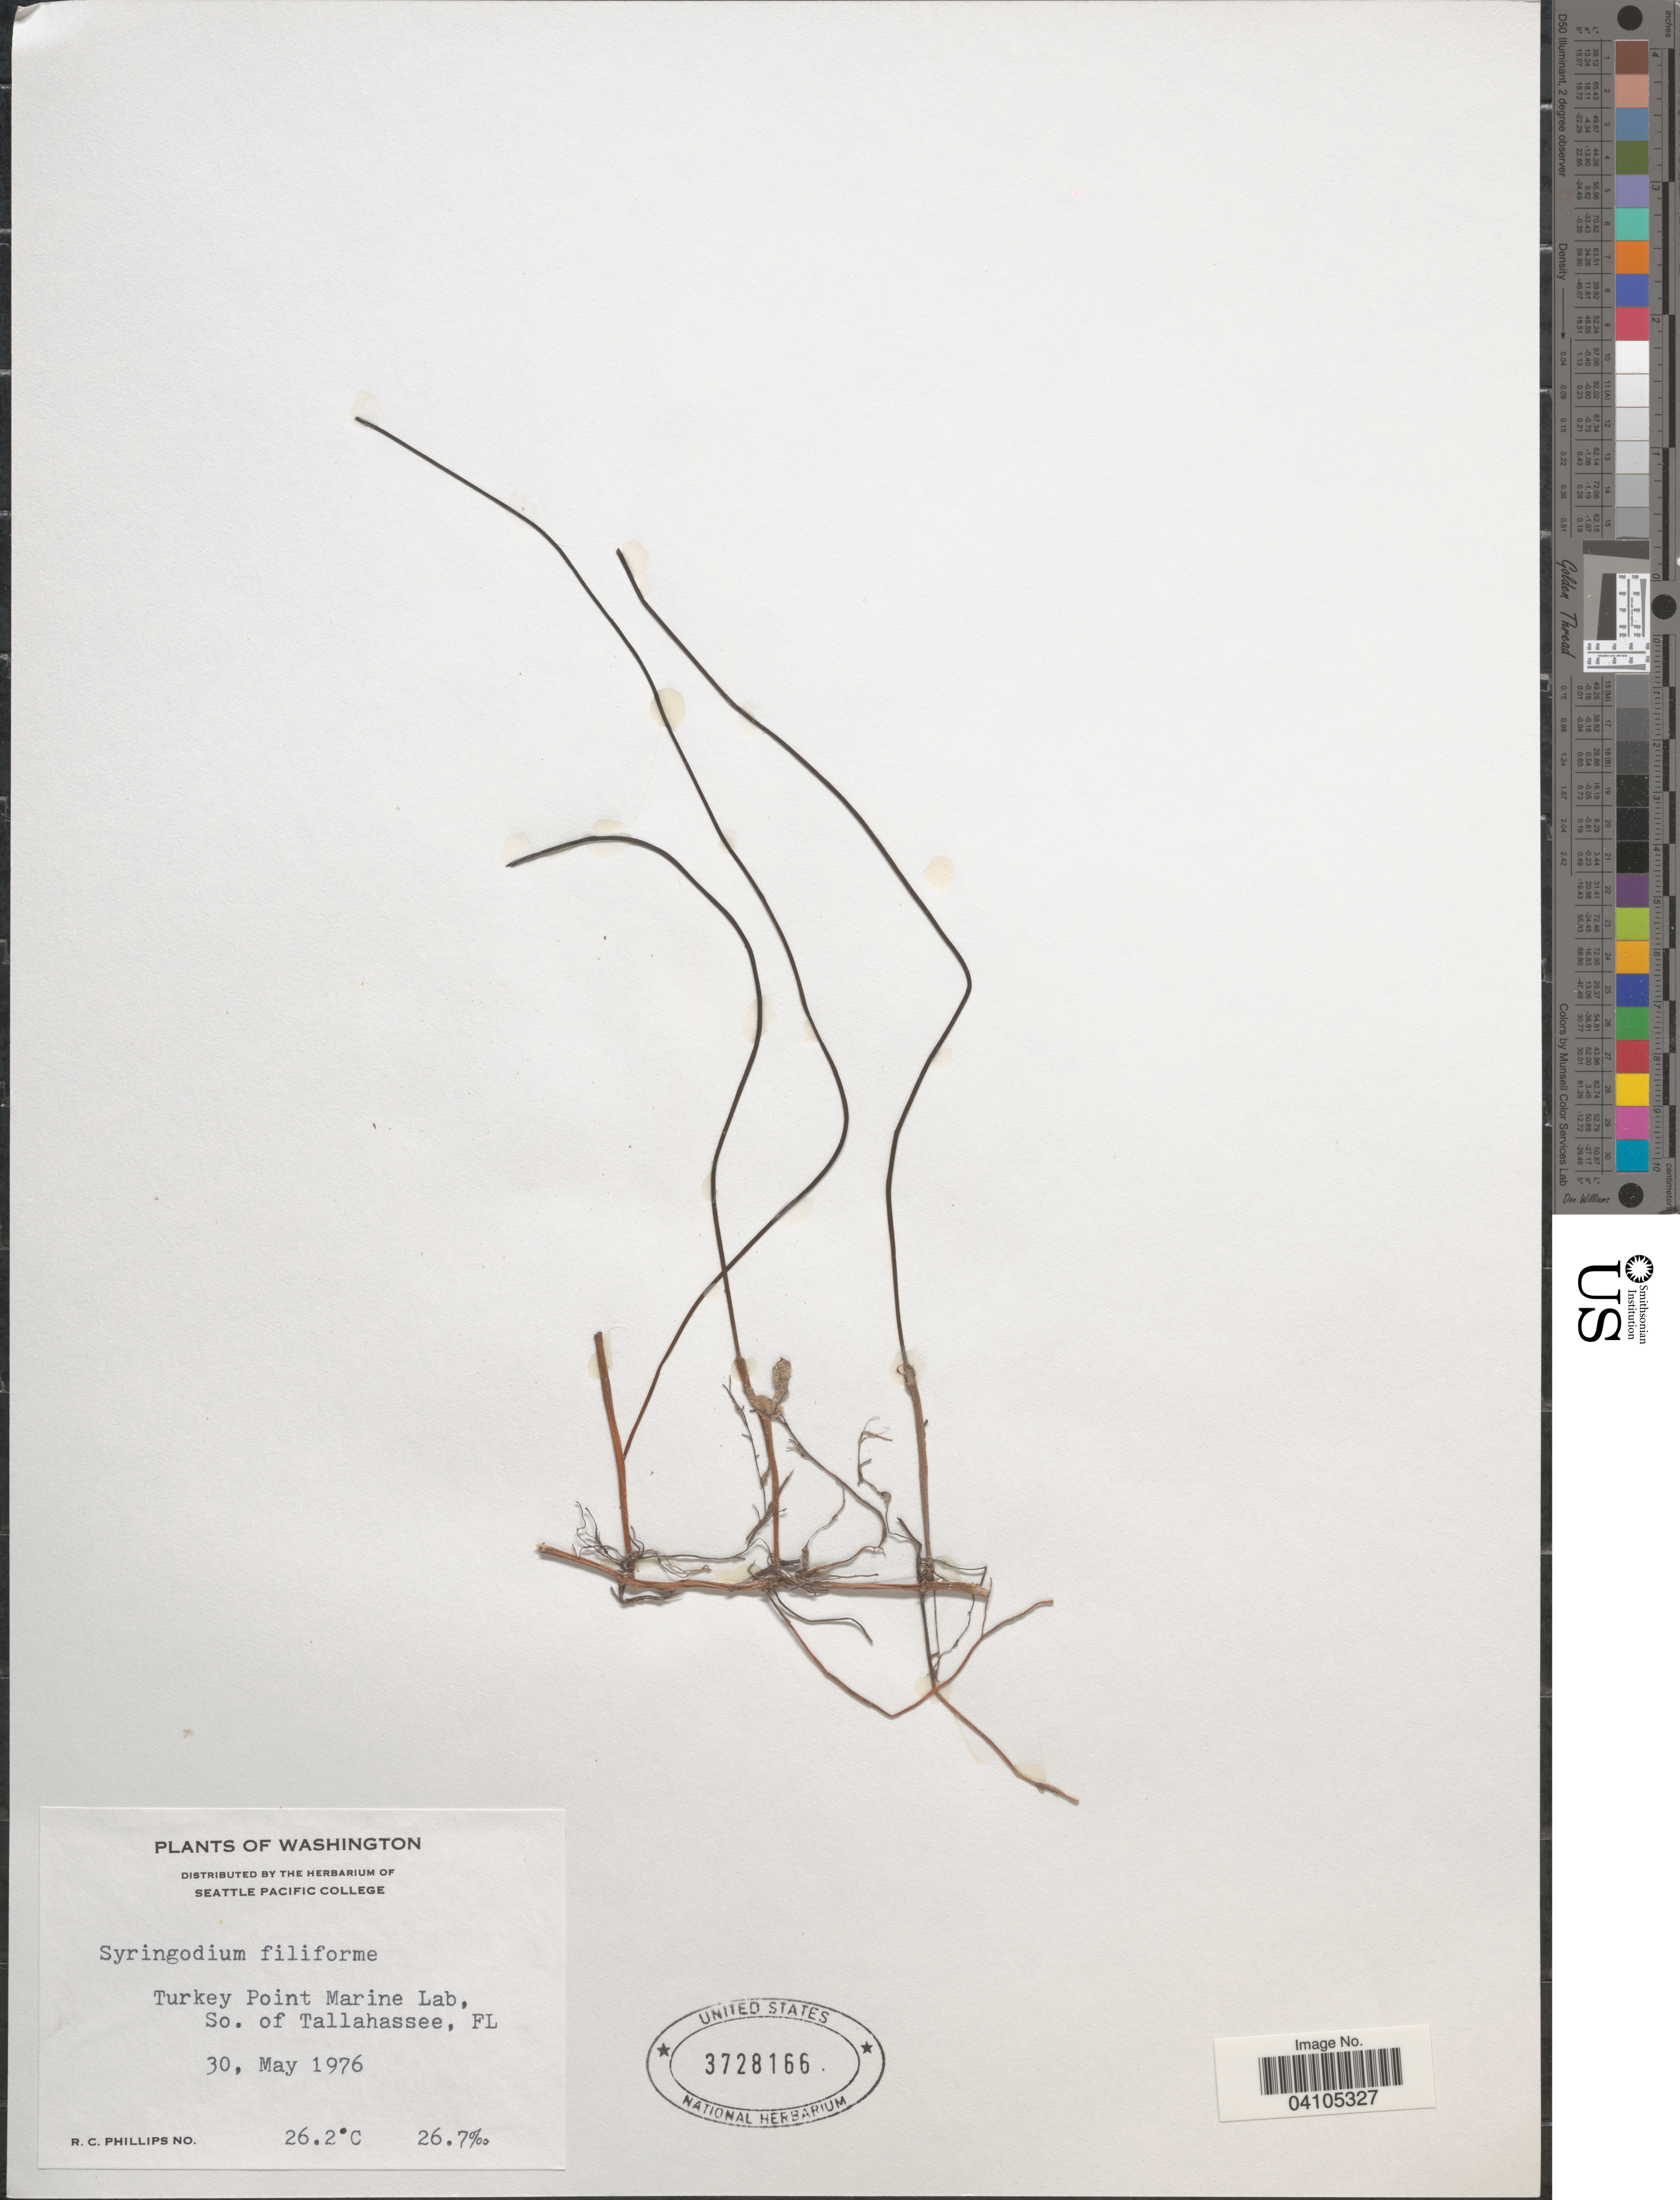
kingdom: Plantae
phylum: Tracheophyta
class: Liliopsida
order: Alismatales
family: Cymodoceaceae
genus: Syringodium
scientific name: Syringodium filiforme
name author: Kütz.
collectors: R. C. Phillips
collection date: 1976-05-30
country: United States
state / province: Florida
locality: Turkey Point Marine Lab, So. of Tallahassee.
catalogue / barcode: US 3728166